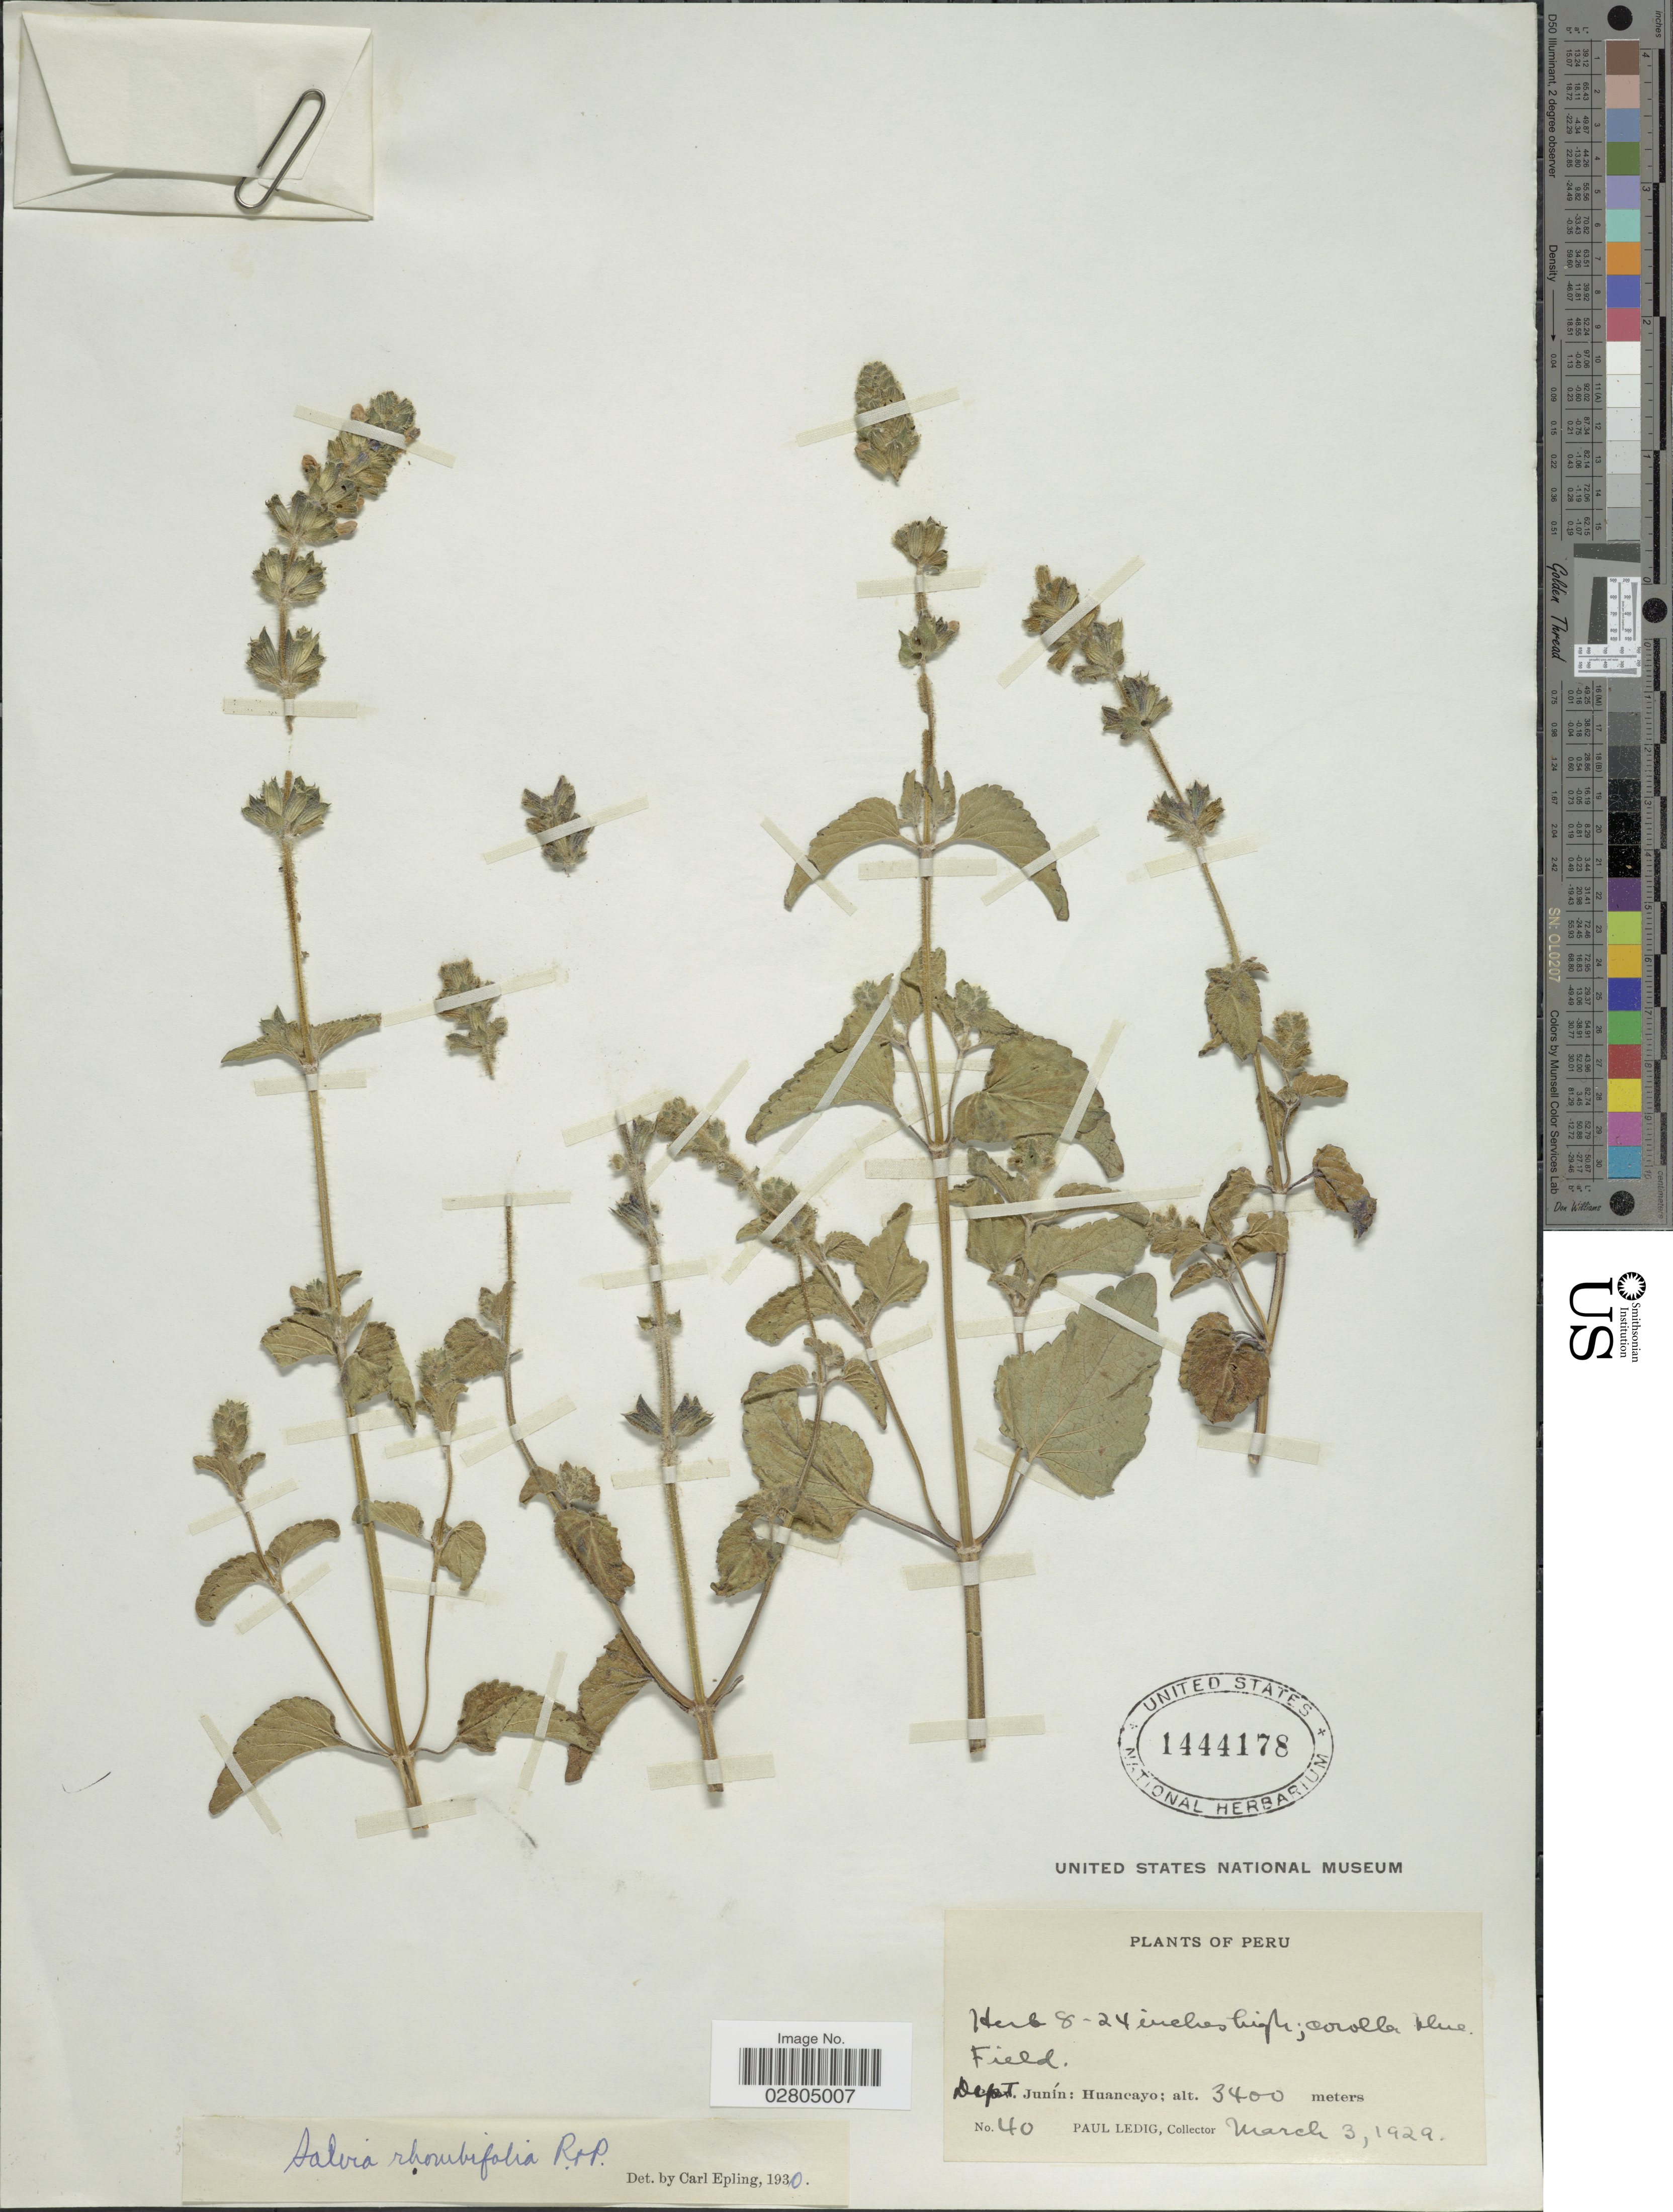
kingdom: Plantae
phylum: Tracheophyta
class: Magnoliopsida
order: Lamiales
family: Lamiaceae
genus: Salvia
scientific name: Salvia rhombifolia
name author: Ruiz & Pav.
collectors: P. Ledig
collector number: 40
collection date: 1929-03-03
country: Peru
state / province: Junín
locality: Dept. Junín, Huancayo.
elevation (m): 3400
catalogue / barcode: US 1444178